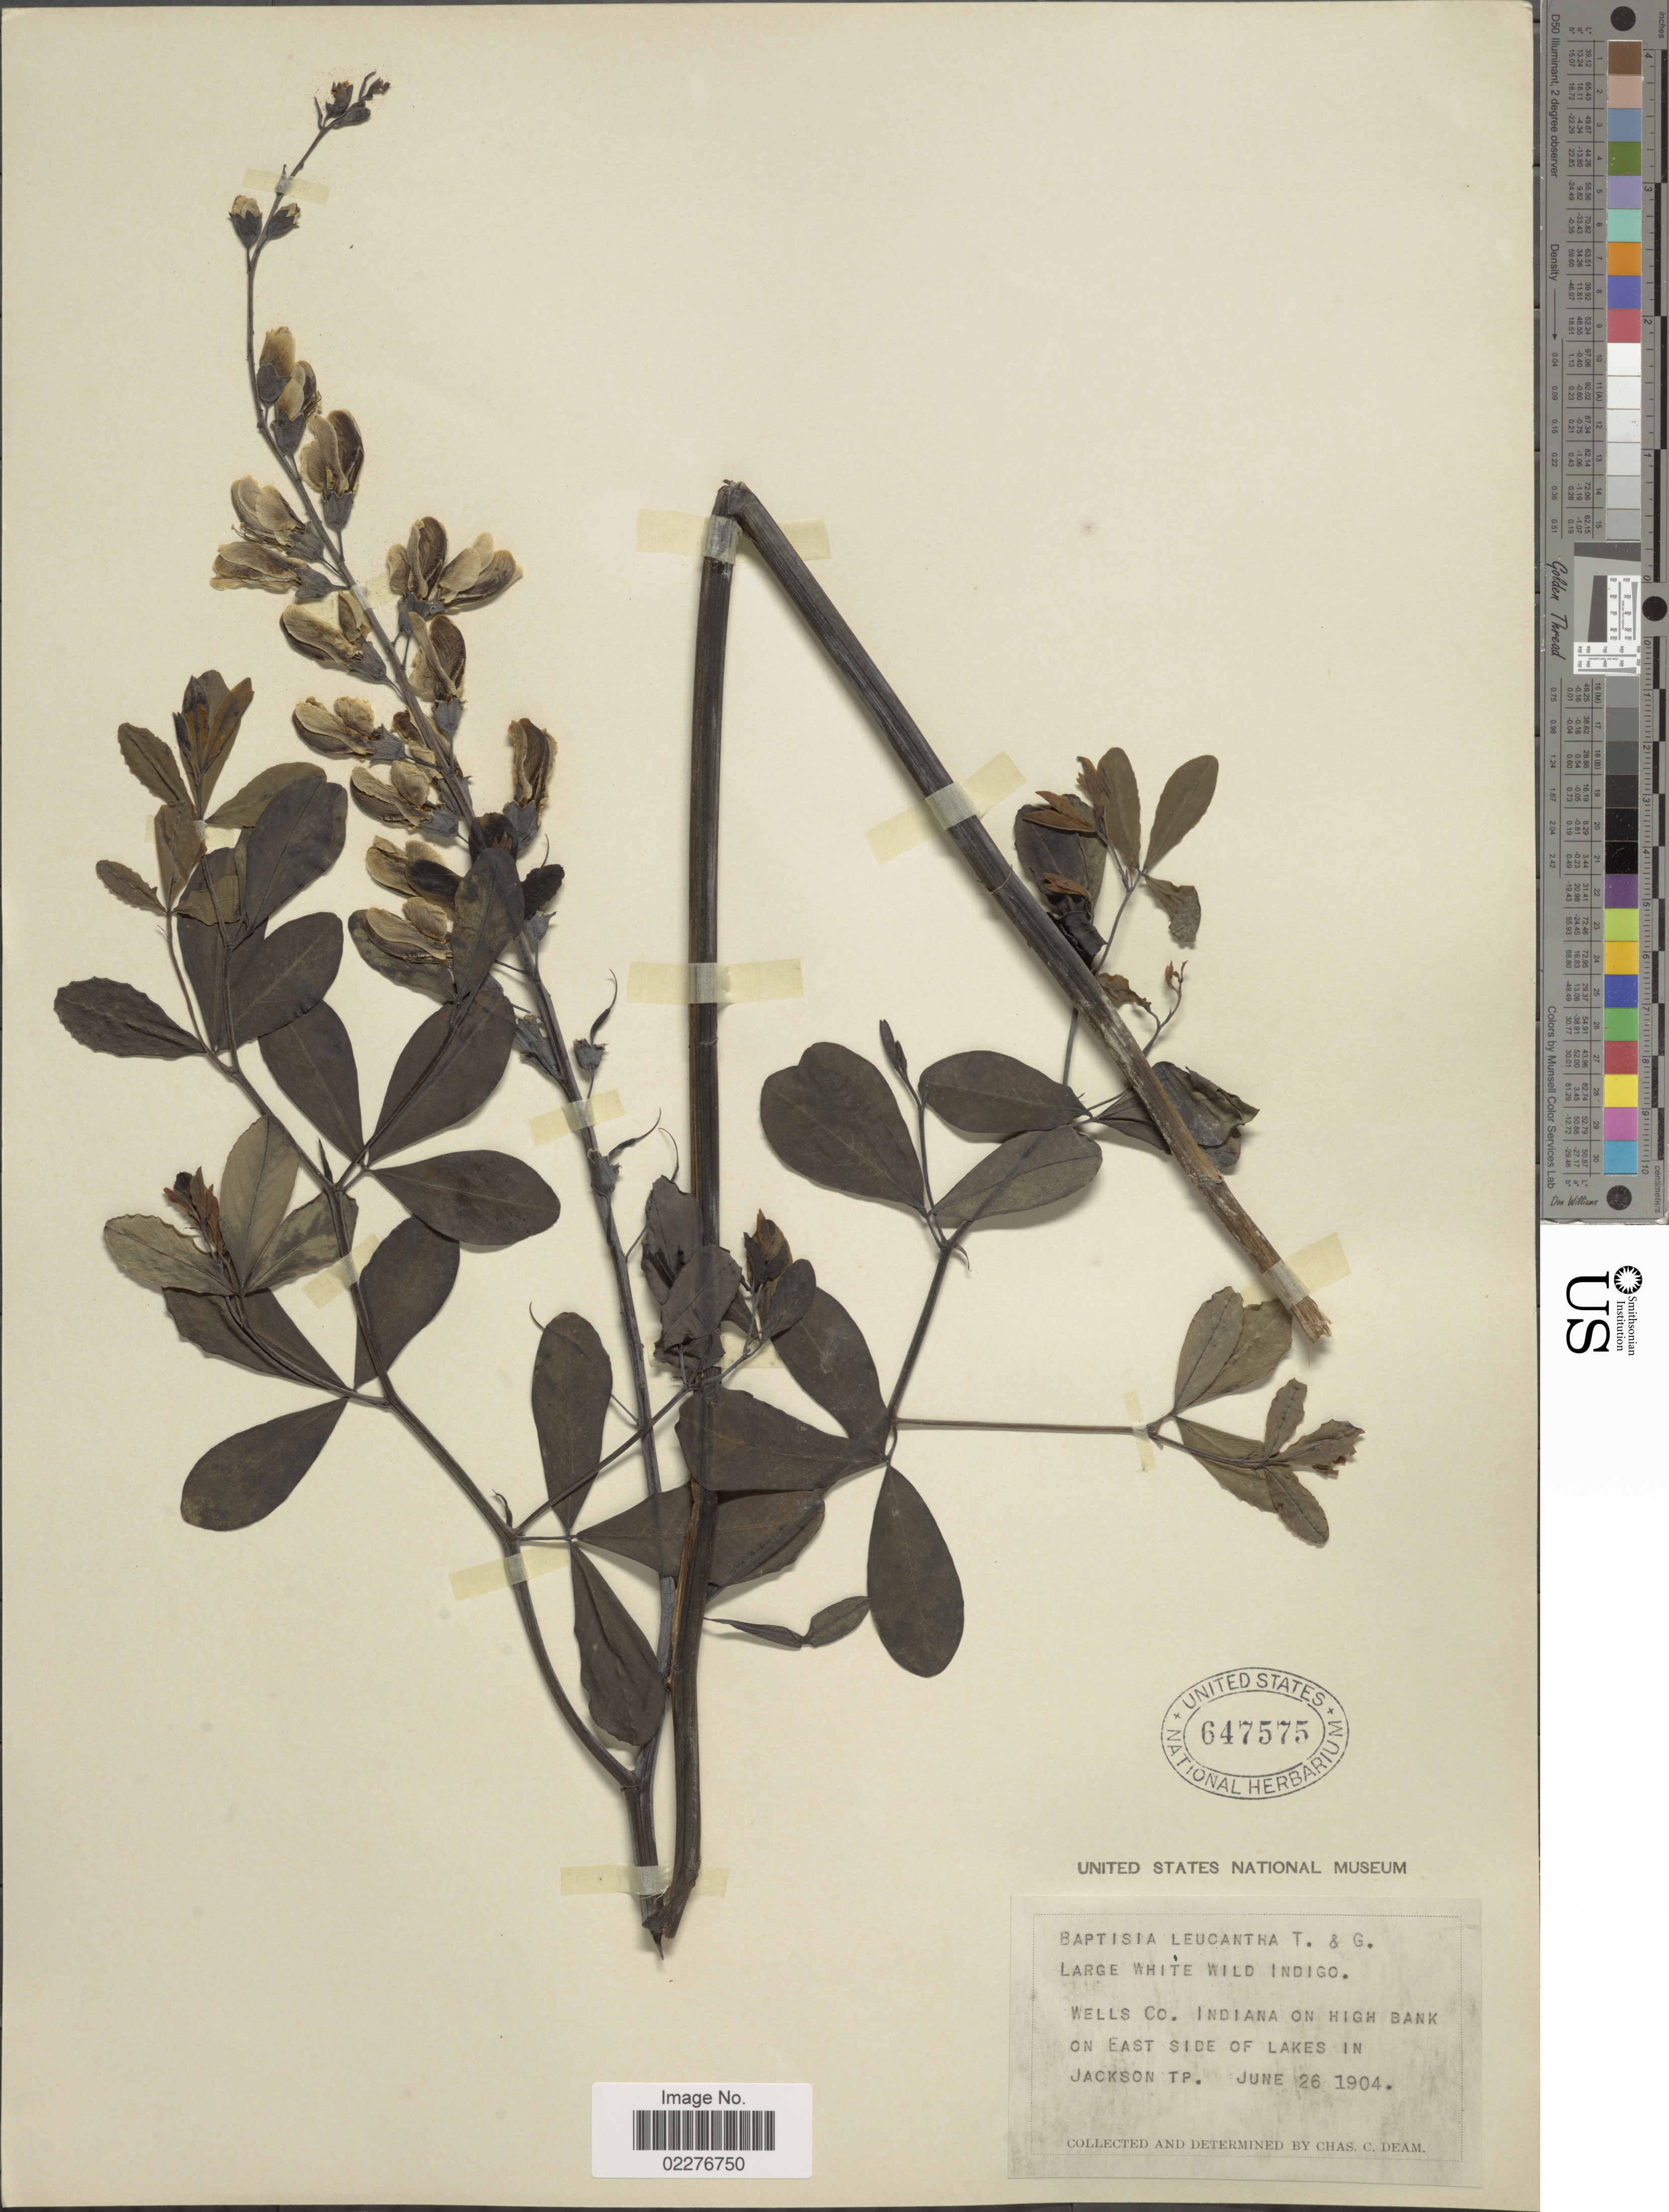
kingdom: Plantae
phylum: Tracheophyta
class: Magnoliopsida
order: Fabales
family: Fabaceae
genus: Baptisia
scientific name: Baptisia leucantha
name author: Torr. & A. Gray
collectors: C. C. Deam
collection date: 1904-06-26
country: United States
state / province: Indiana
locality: Wells Co. Indiana on high banks on east side of lakes in Jackson Tp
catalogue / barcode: US 647575